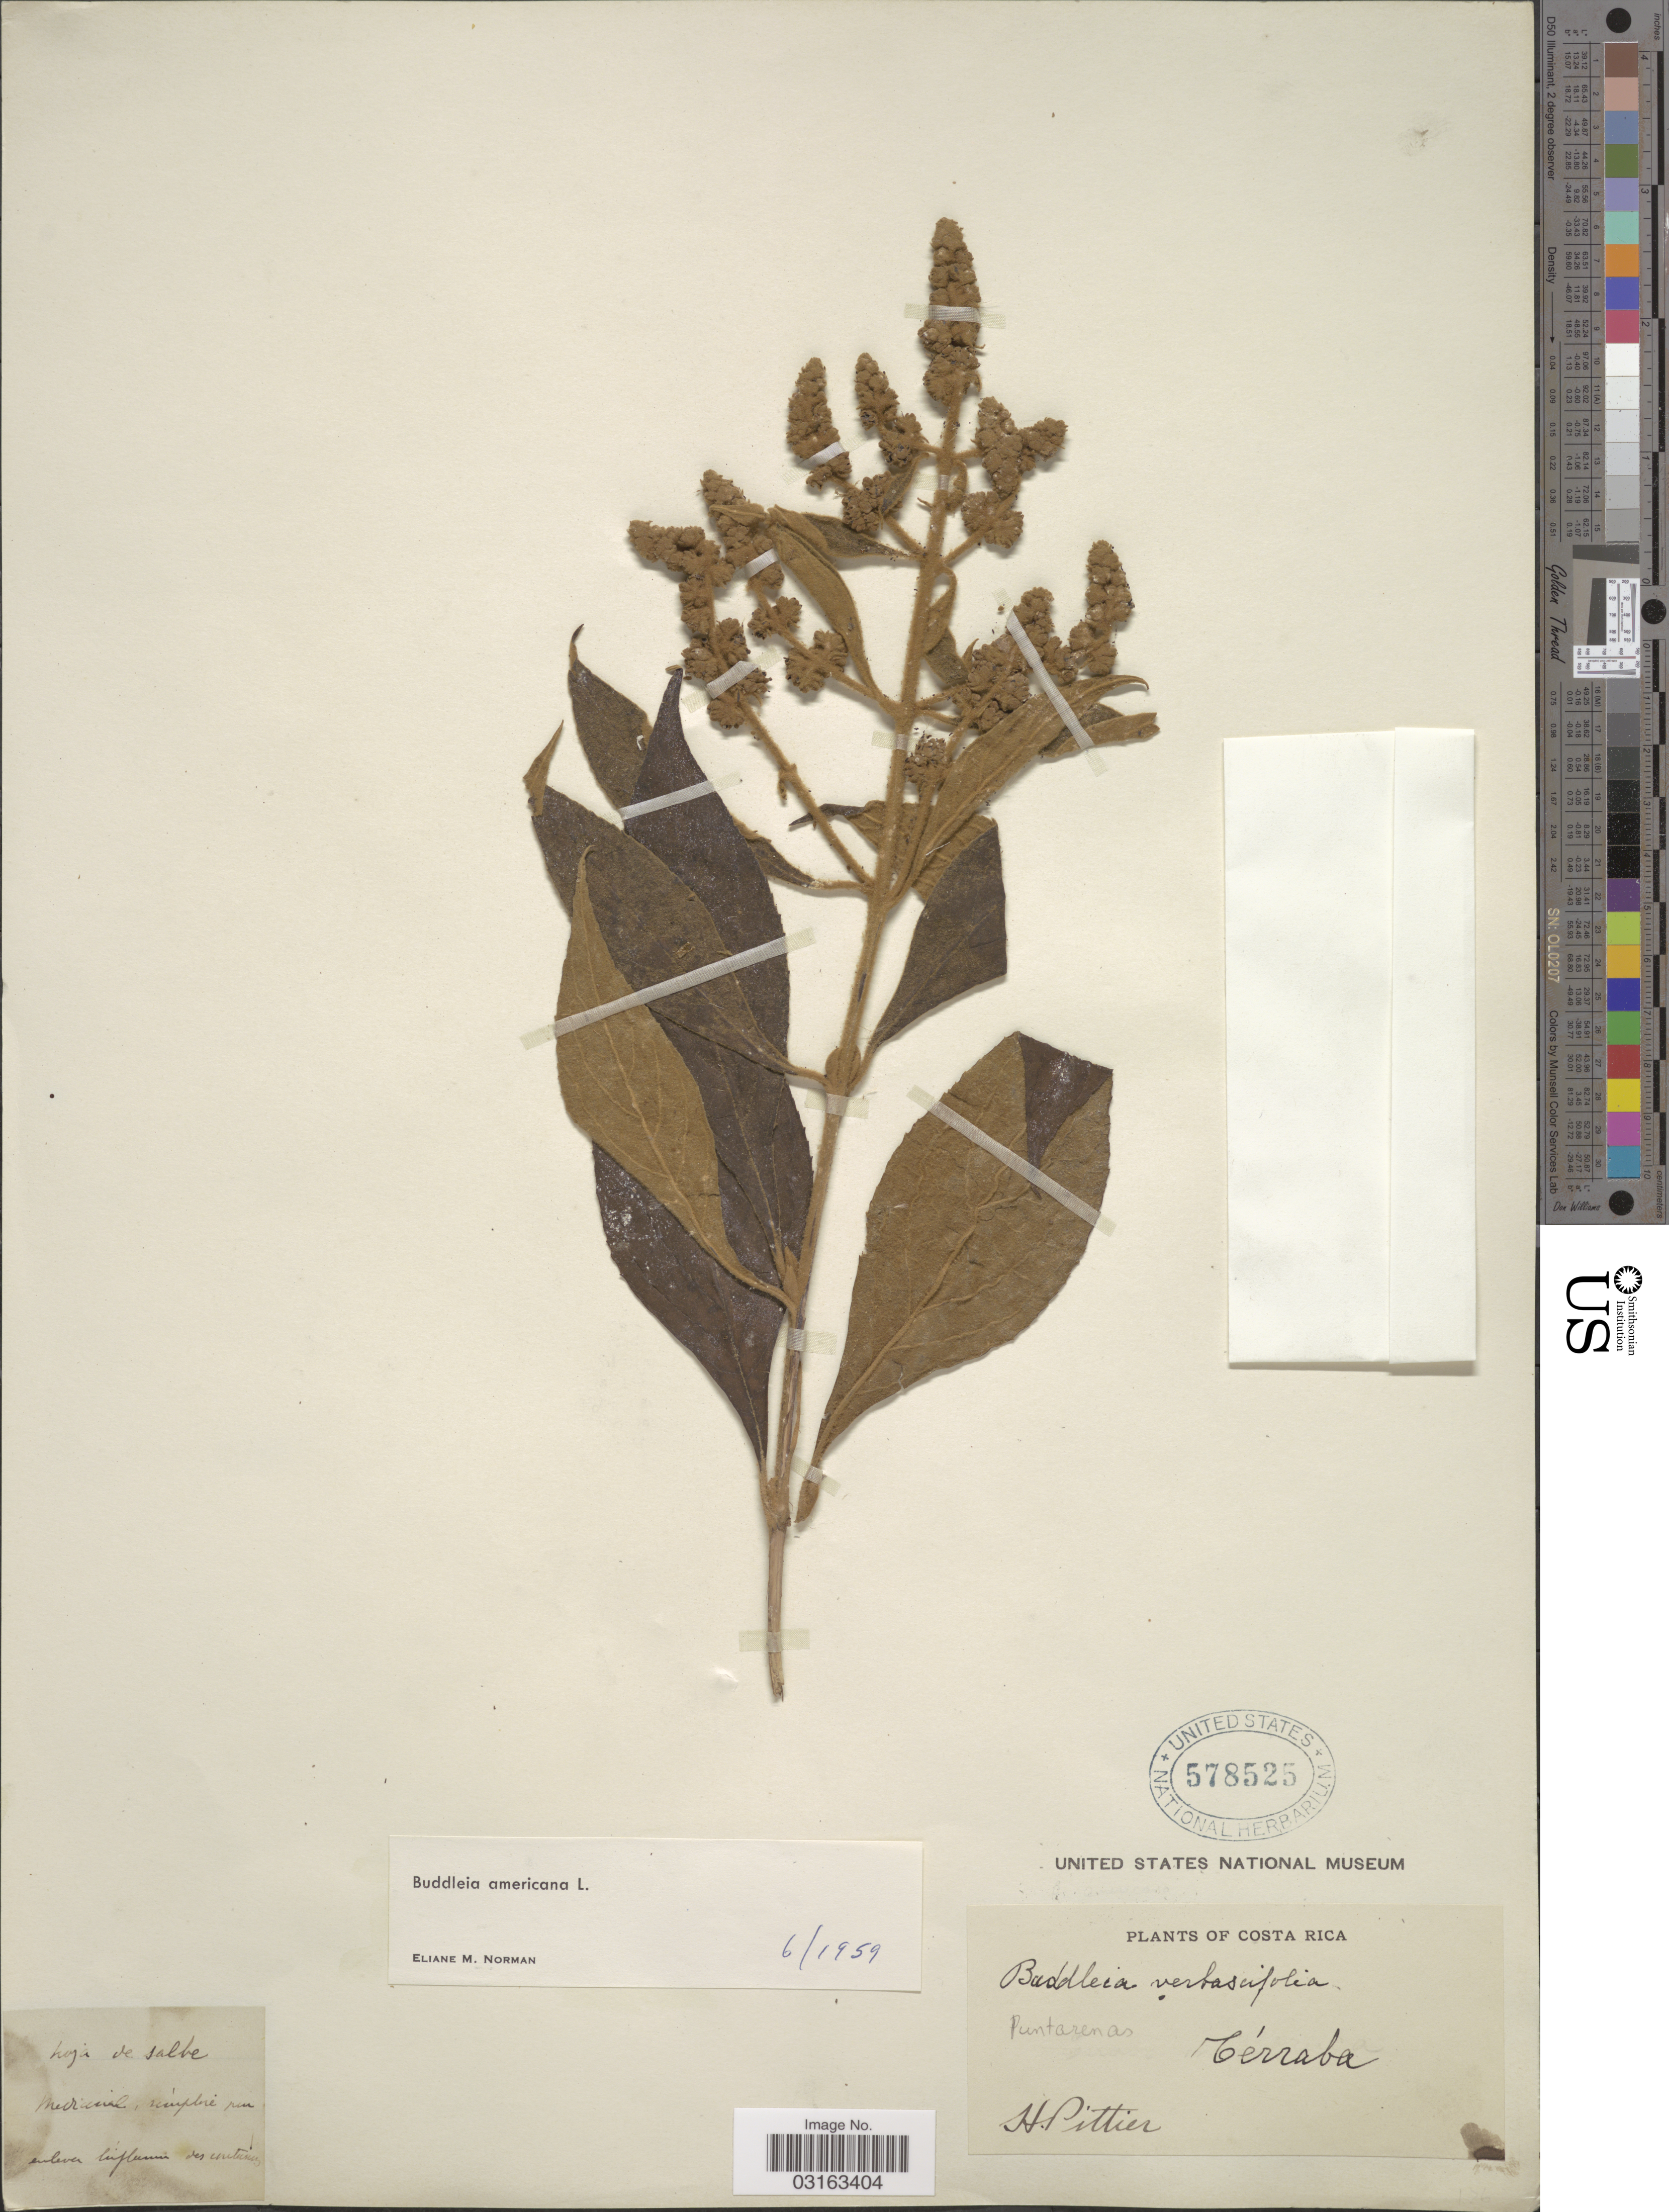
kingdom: Plantae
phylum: Tracheophyta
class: Magnoliopsida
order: Lamiales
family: Scrophulariaceae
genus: Buddleja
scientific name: Buddleja americana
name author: L.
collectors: H. F. Pittier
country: Costa Rica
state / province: Puntarenas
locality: Térraba.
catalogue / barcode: US 578525